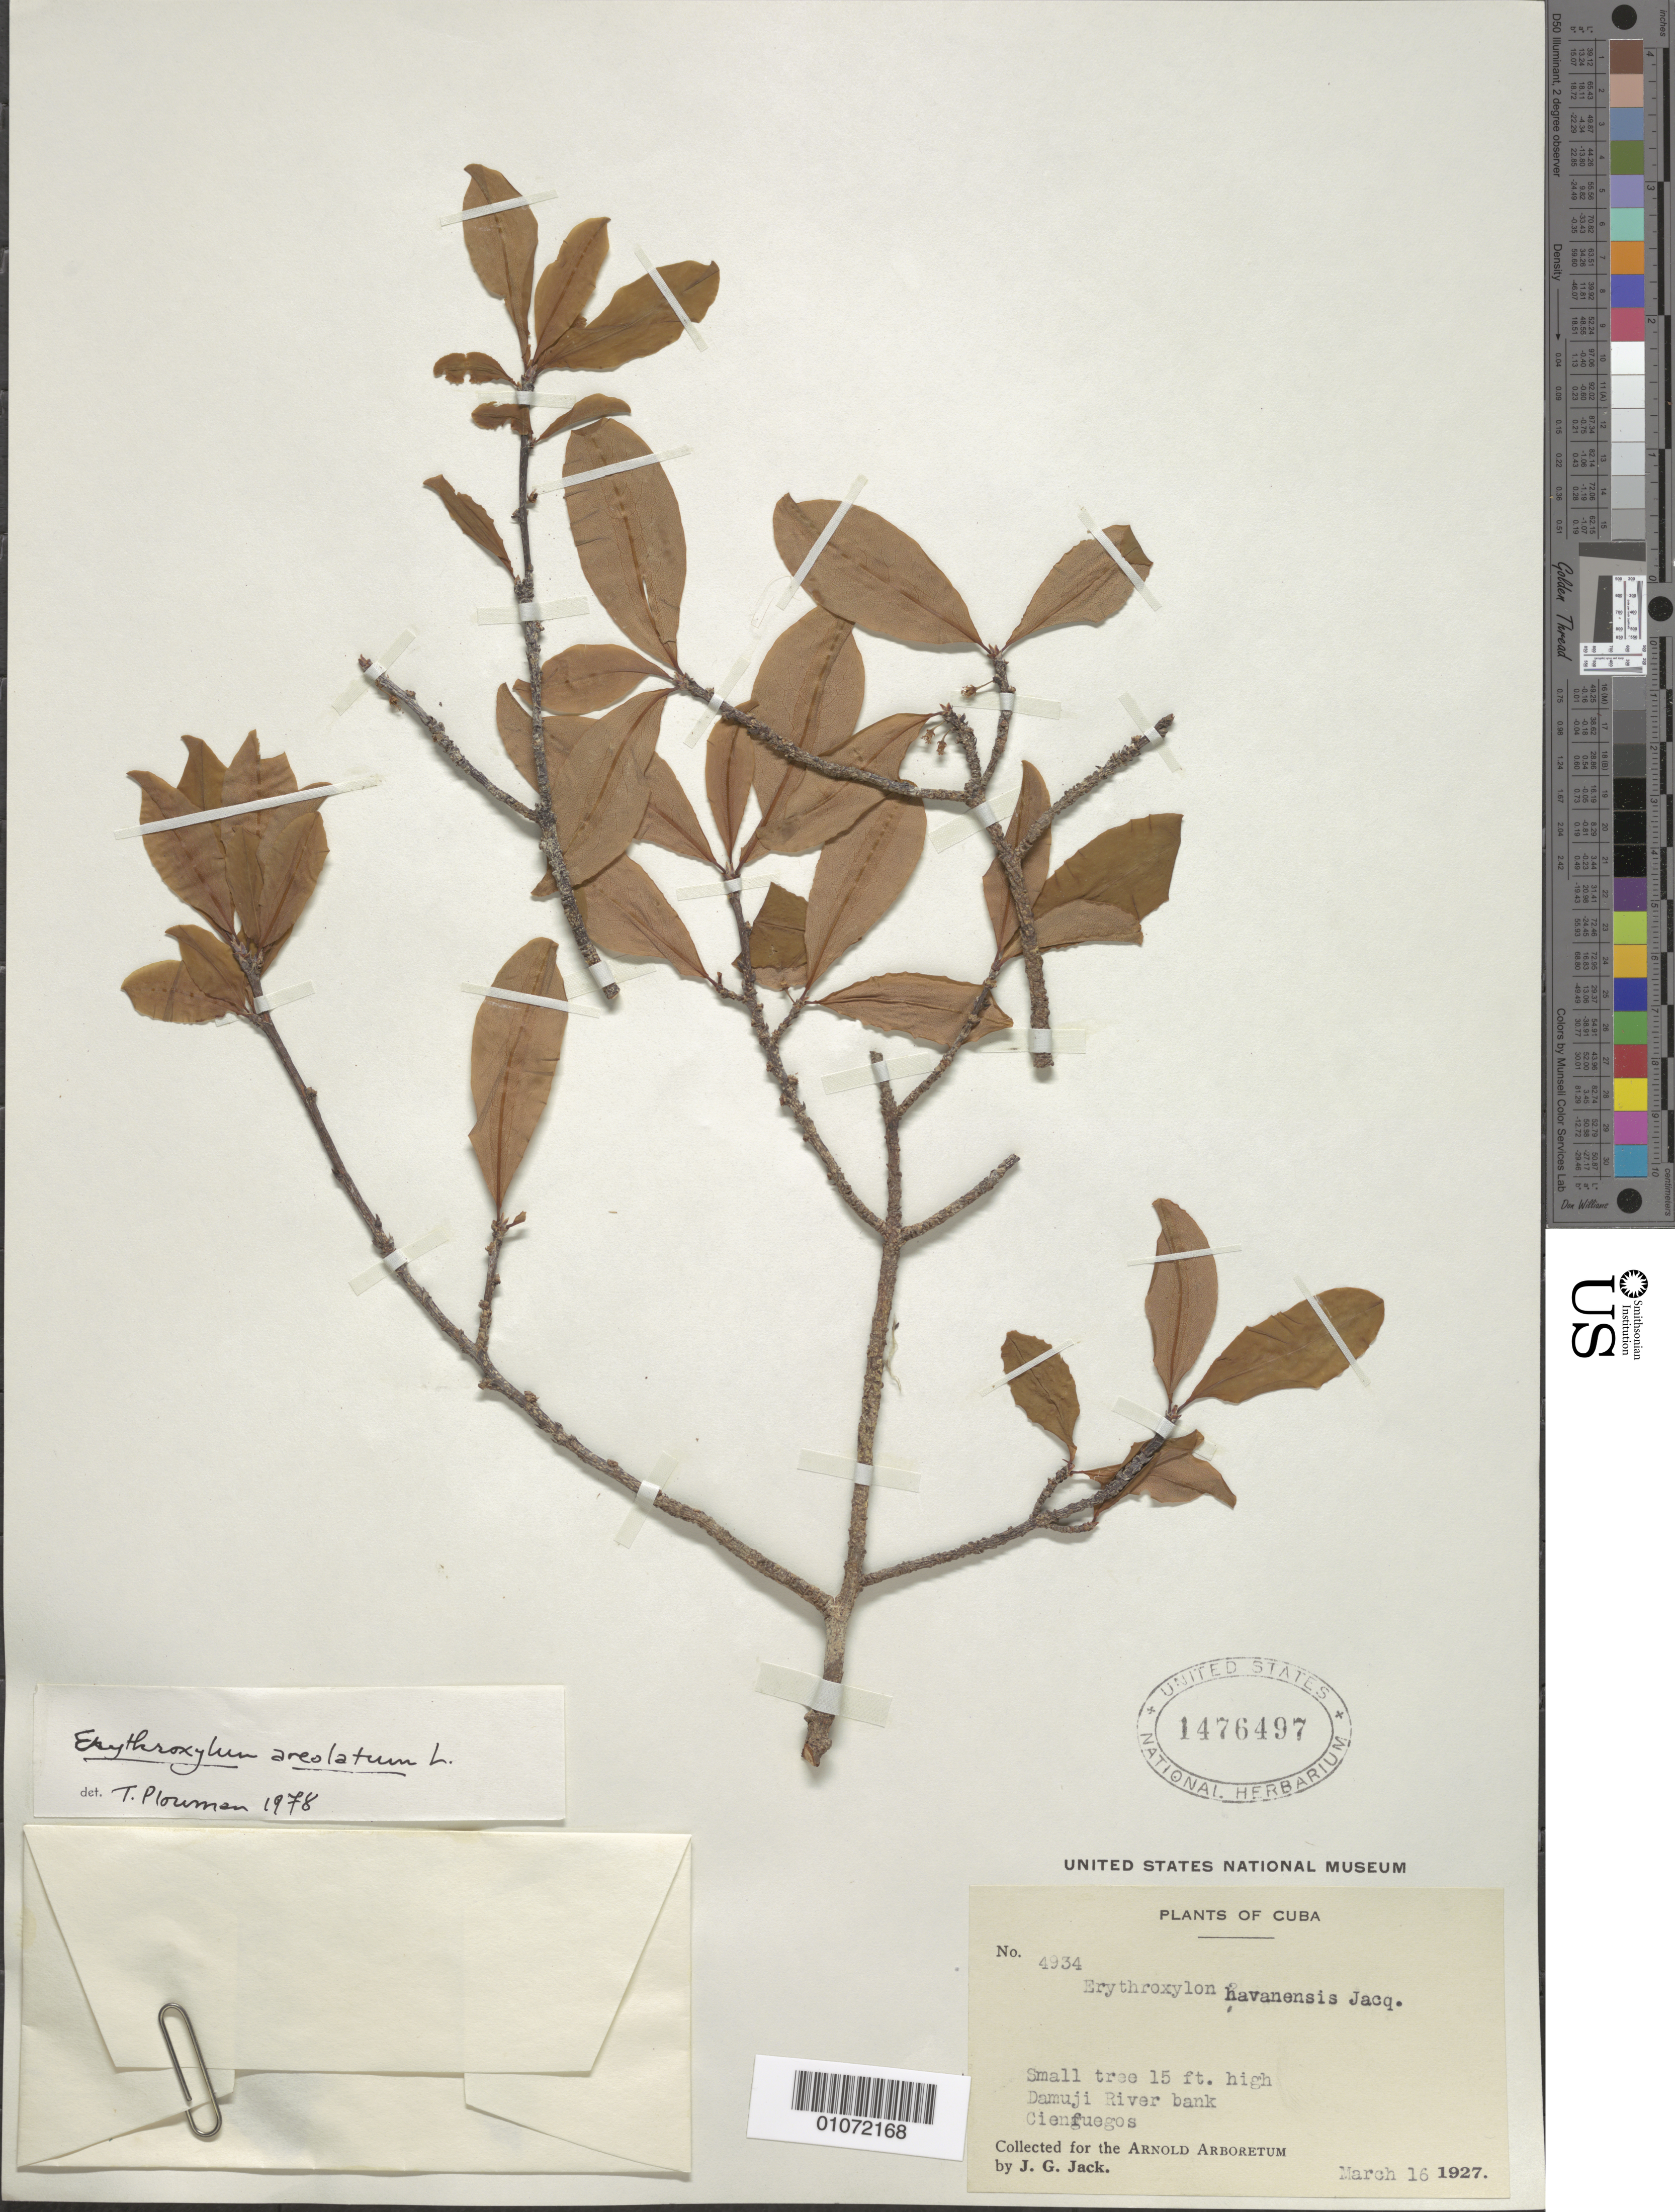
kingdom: Plantae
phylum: Tracheophyta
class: Magnoliopsida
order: Malpighiales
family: Erythroxylaceae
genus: Erythroxylum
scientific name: Erythroxylum aerolatum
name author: L.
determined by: Plowman, T.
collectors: J. G. Jack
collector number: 4934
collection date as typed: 16 Mar 1927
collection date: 1927-03-16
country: Cuba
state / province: Cienfuegos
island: Cuba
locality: Damuji river bank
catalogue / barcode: US 1476497